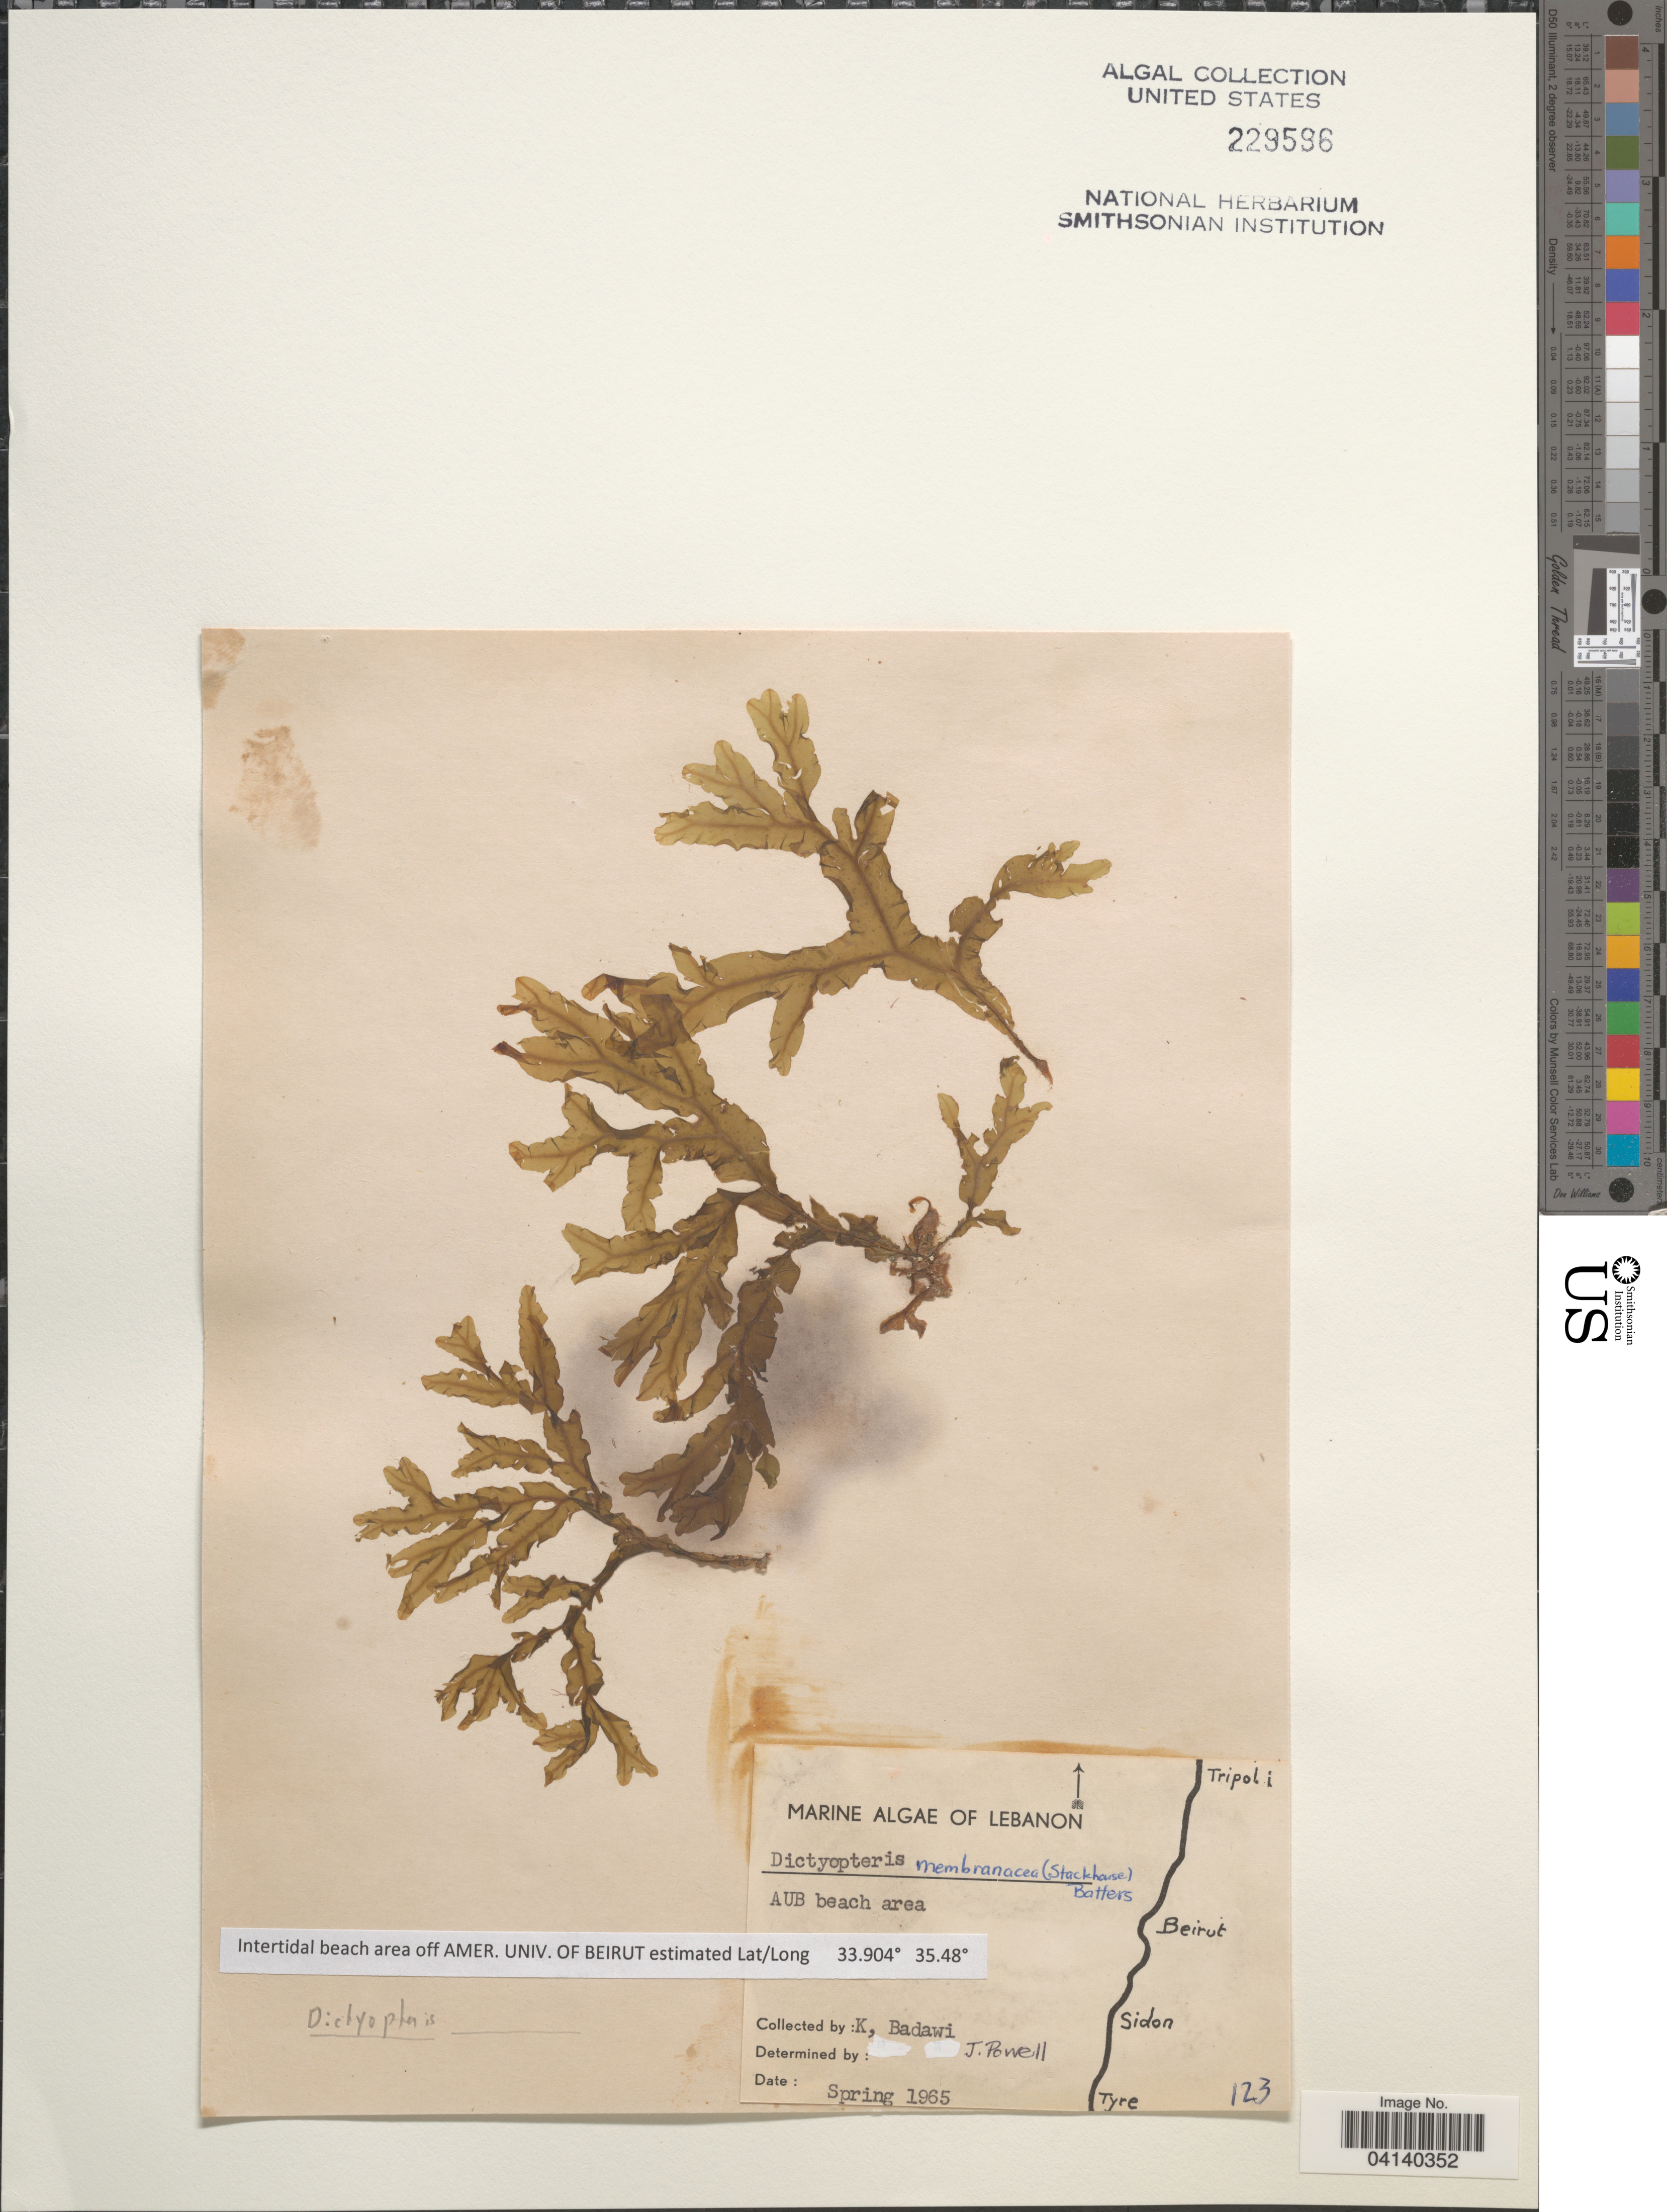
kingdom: Chromista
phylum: Ochrophyta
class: Phaeophyceae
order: Dictyotales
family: Dictyotaceae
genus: Dictyopteris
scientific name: Dictyopteris polypodioides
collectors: K. Badawi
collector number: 123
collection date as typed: Spring 1965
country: Lebanon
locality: AUB beach area. Off Amer. Univ. of Beirut.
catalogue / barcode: US 229596